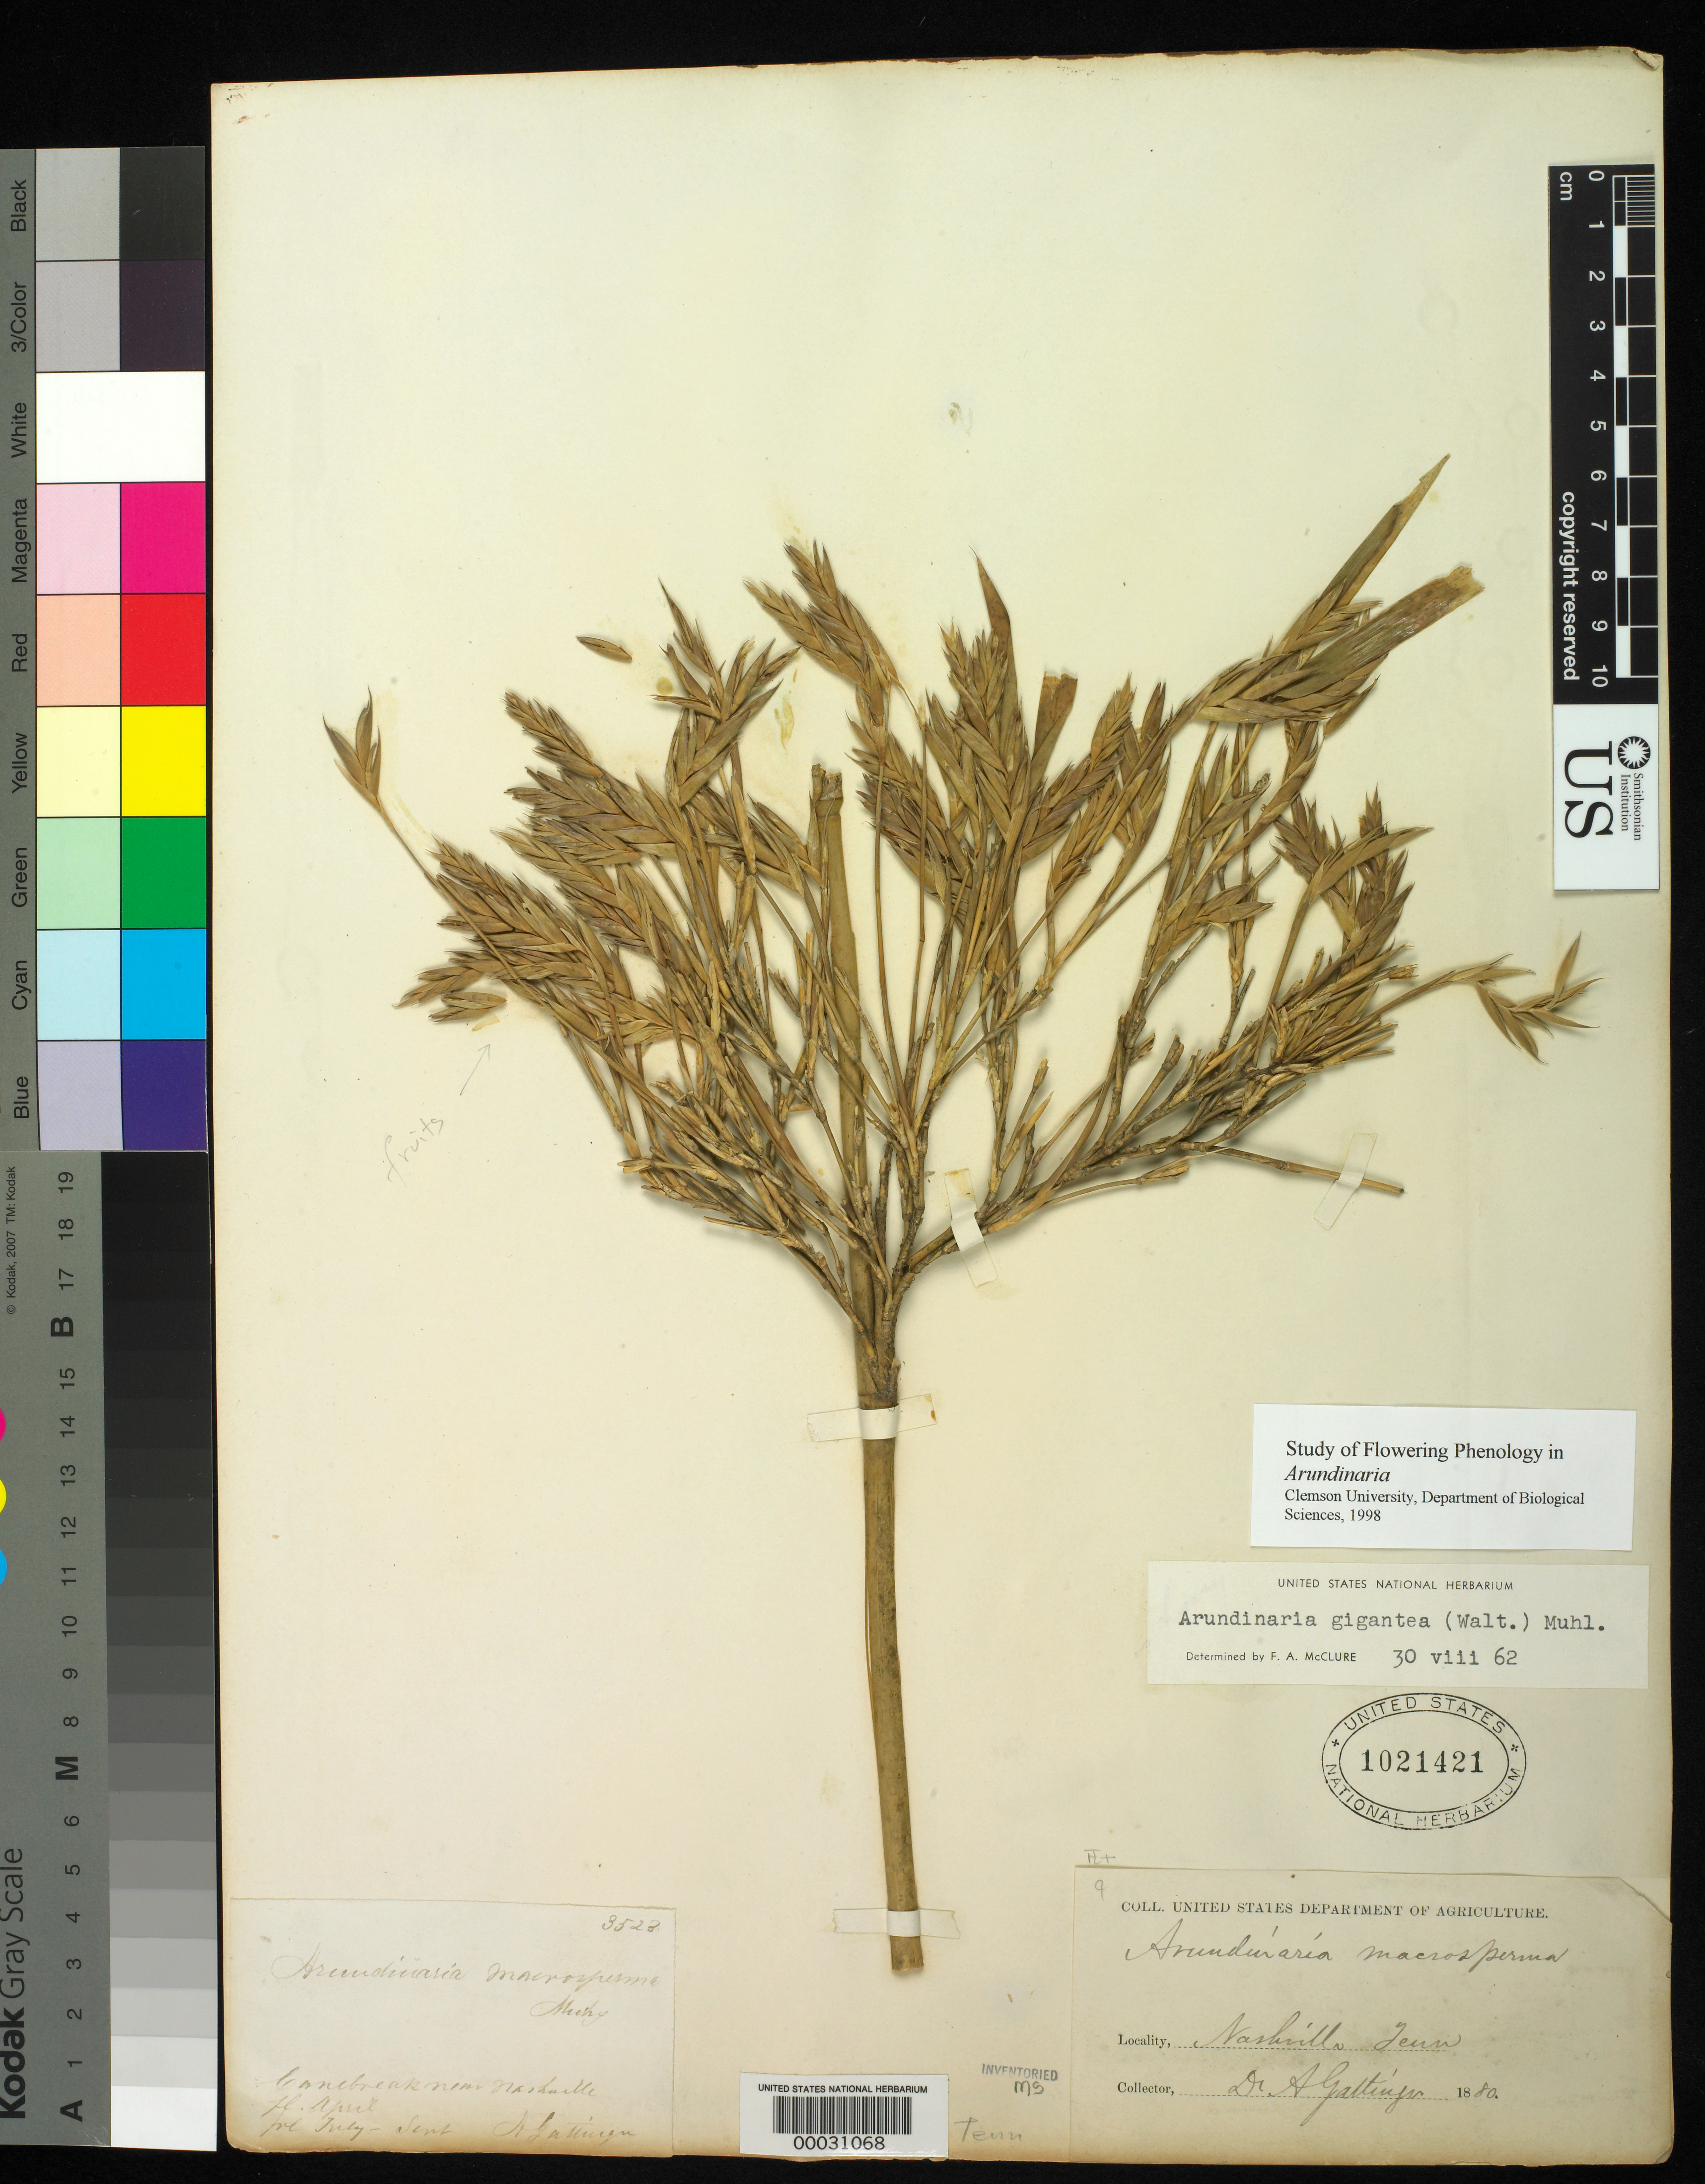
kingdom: Plantae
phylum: Tracheophyta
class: Liliopsida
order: Poales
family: Poaceae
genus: Arundinaria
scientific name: Arundinaria gigantea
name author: (Walter) Muhl.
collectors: A. Gattinger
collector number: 3523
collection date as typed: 1880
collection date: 1880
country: United States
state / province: Tennessee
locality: Canebrakes, nashville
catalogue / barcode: US 1021421